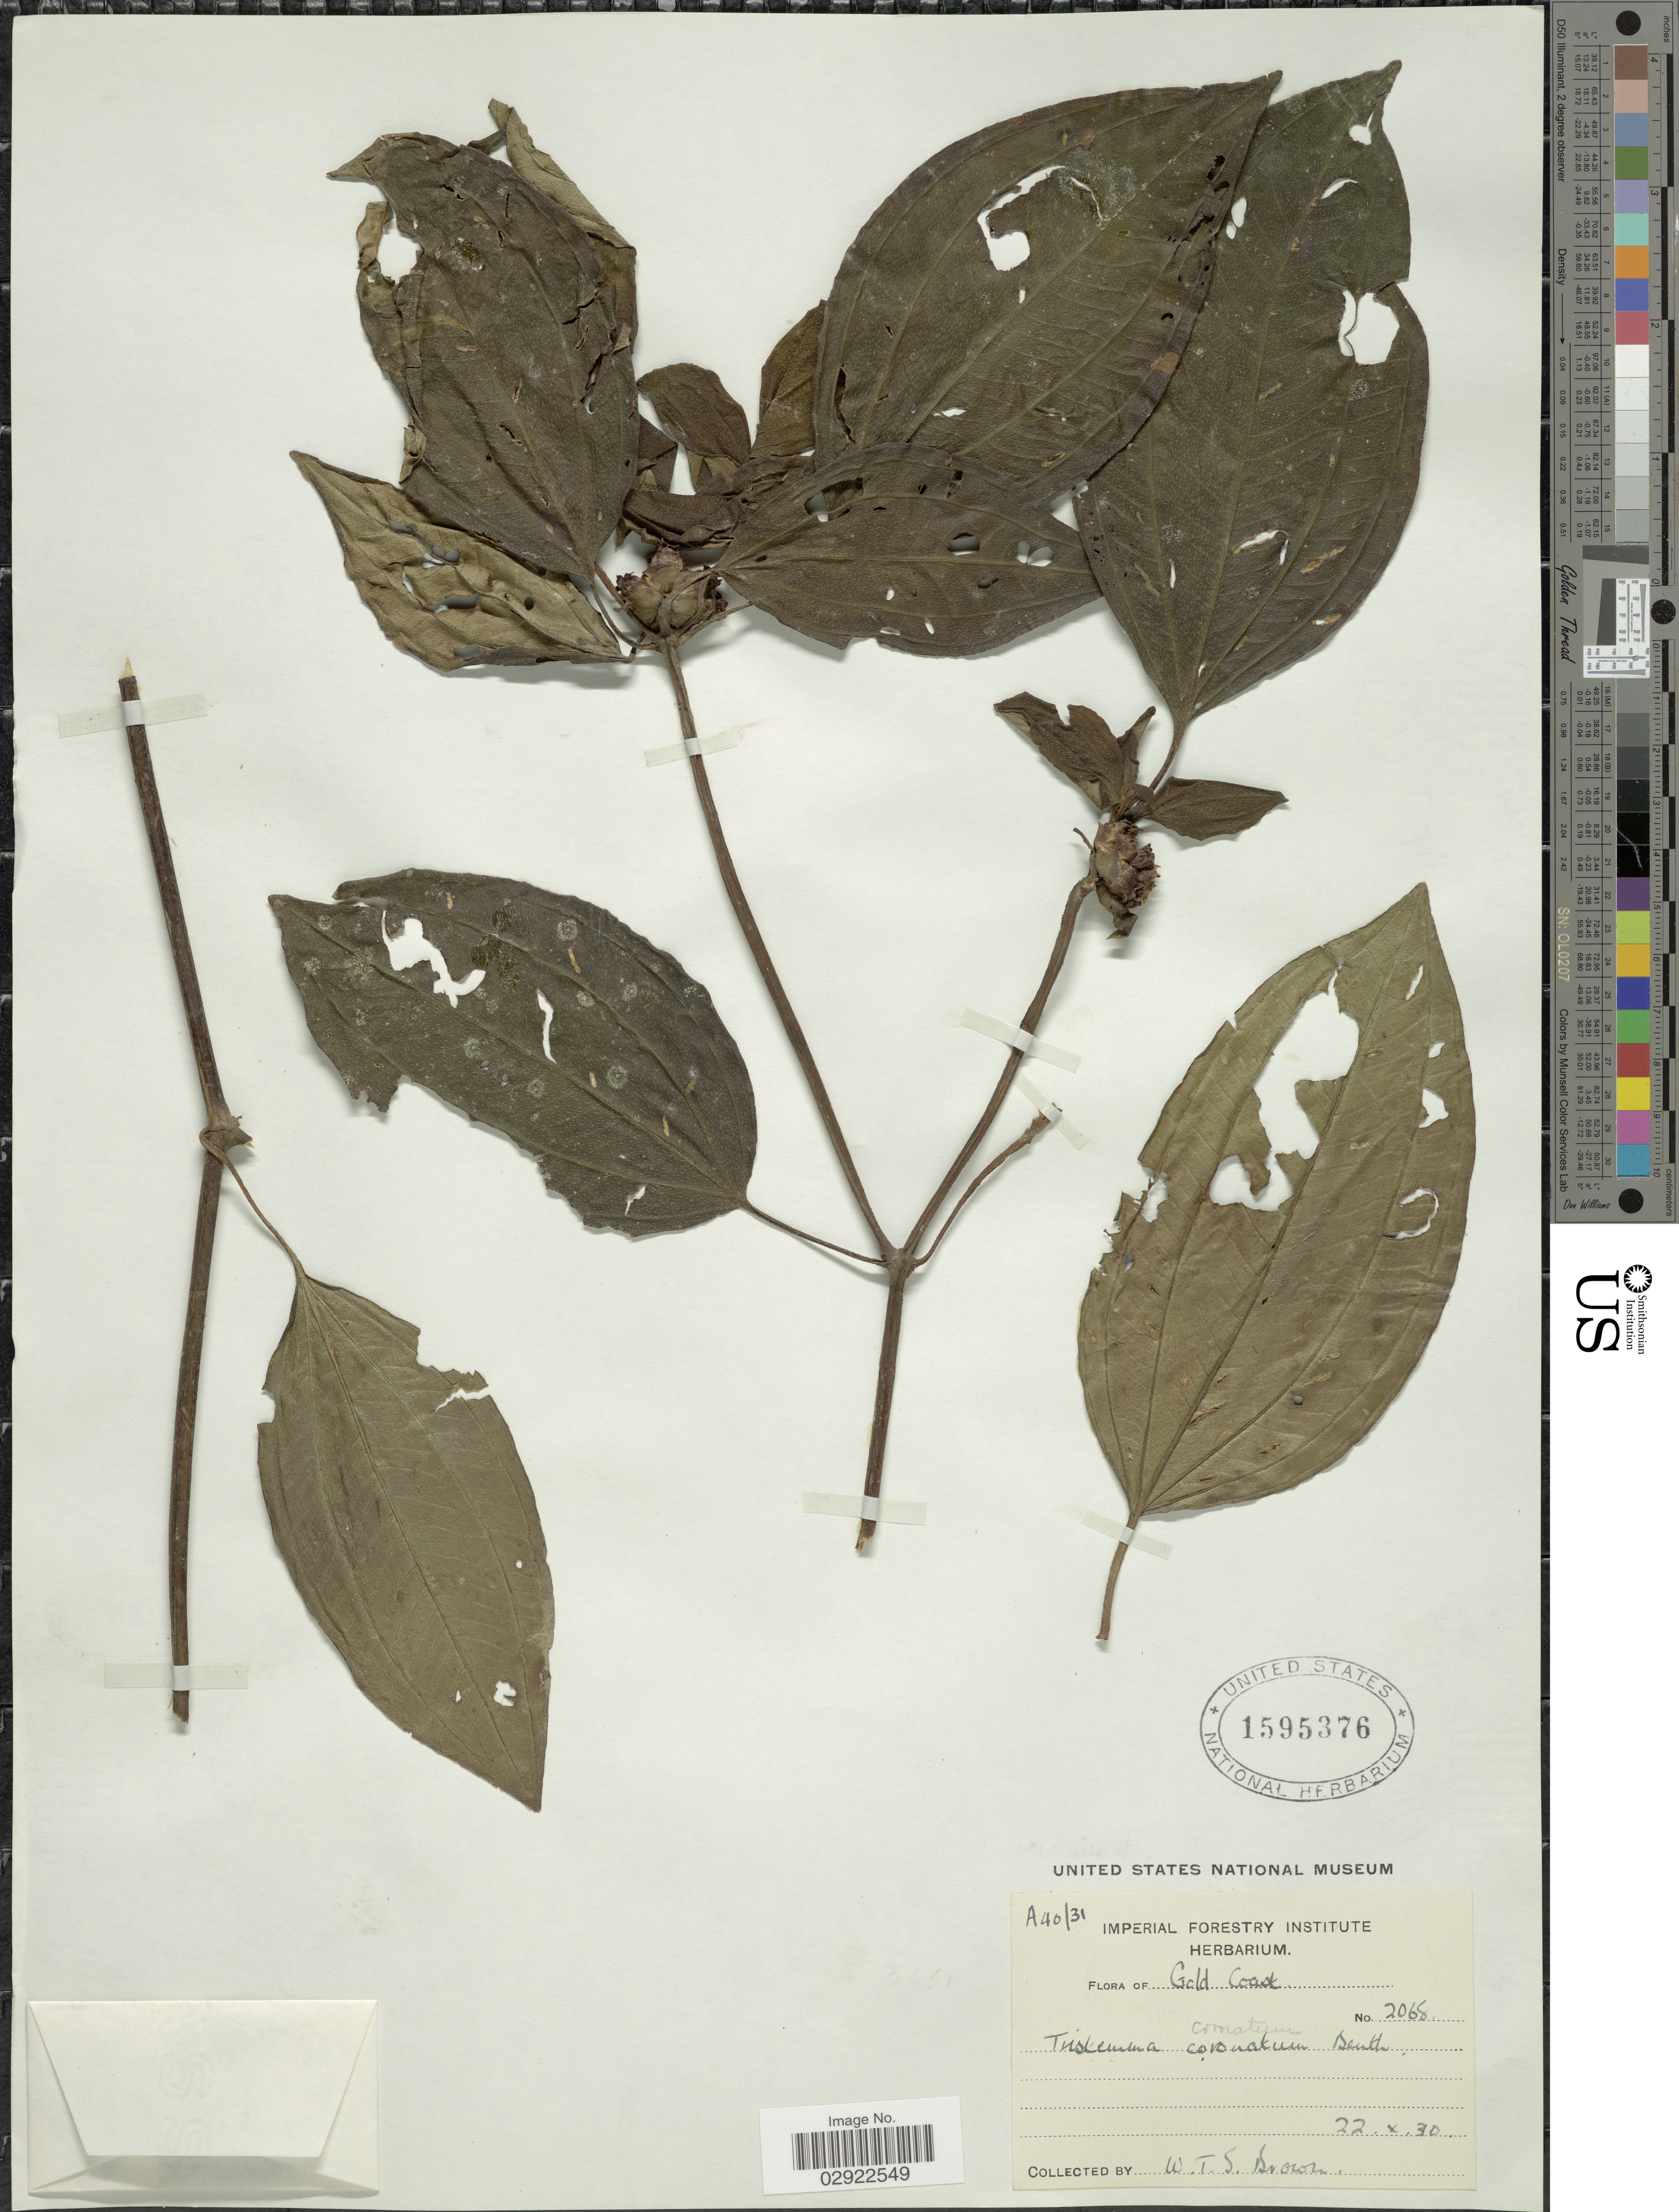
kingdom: Plantae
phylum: Tracheophyta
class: Magnoliopsida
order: Myrtales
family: Melastomataceae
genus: Tristemma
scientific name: Tristemma coronatum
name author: Benth.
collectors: W. T. S. Brown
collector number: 2068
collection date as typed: Transcribed d/m/y: 22/10/30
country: Ghana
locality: Gold Coast.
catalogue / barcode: US 1595376